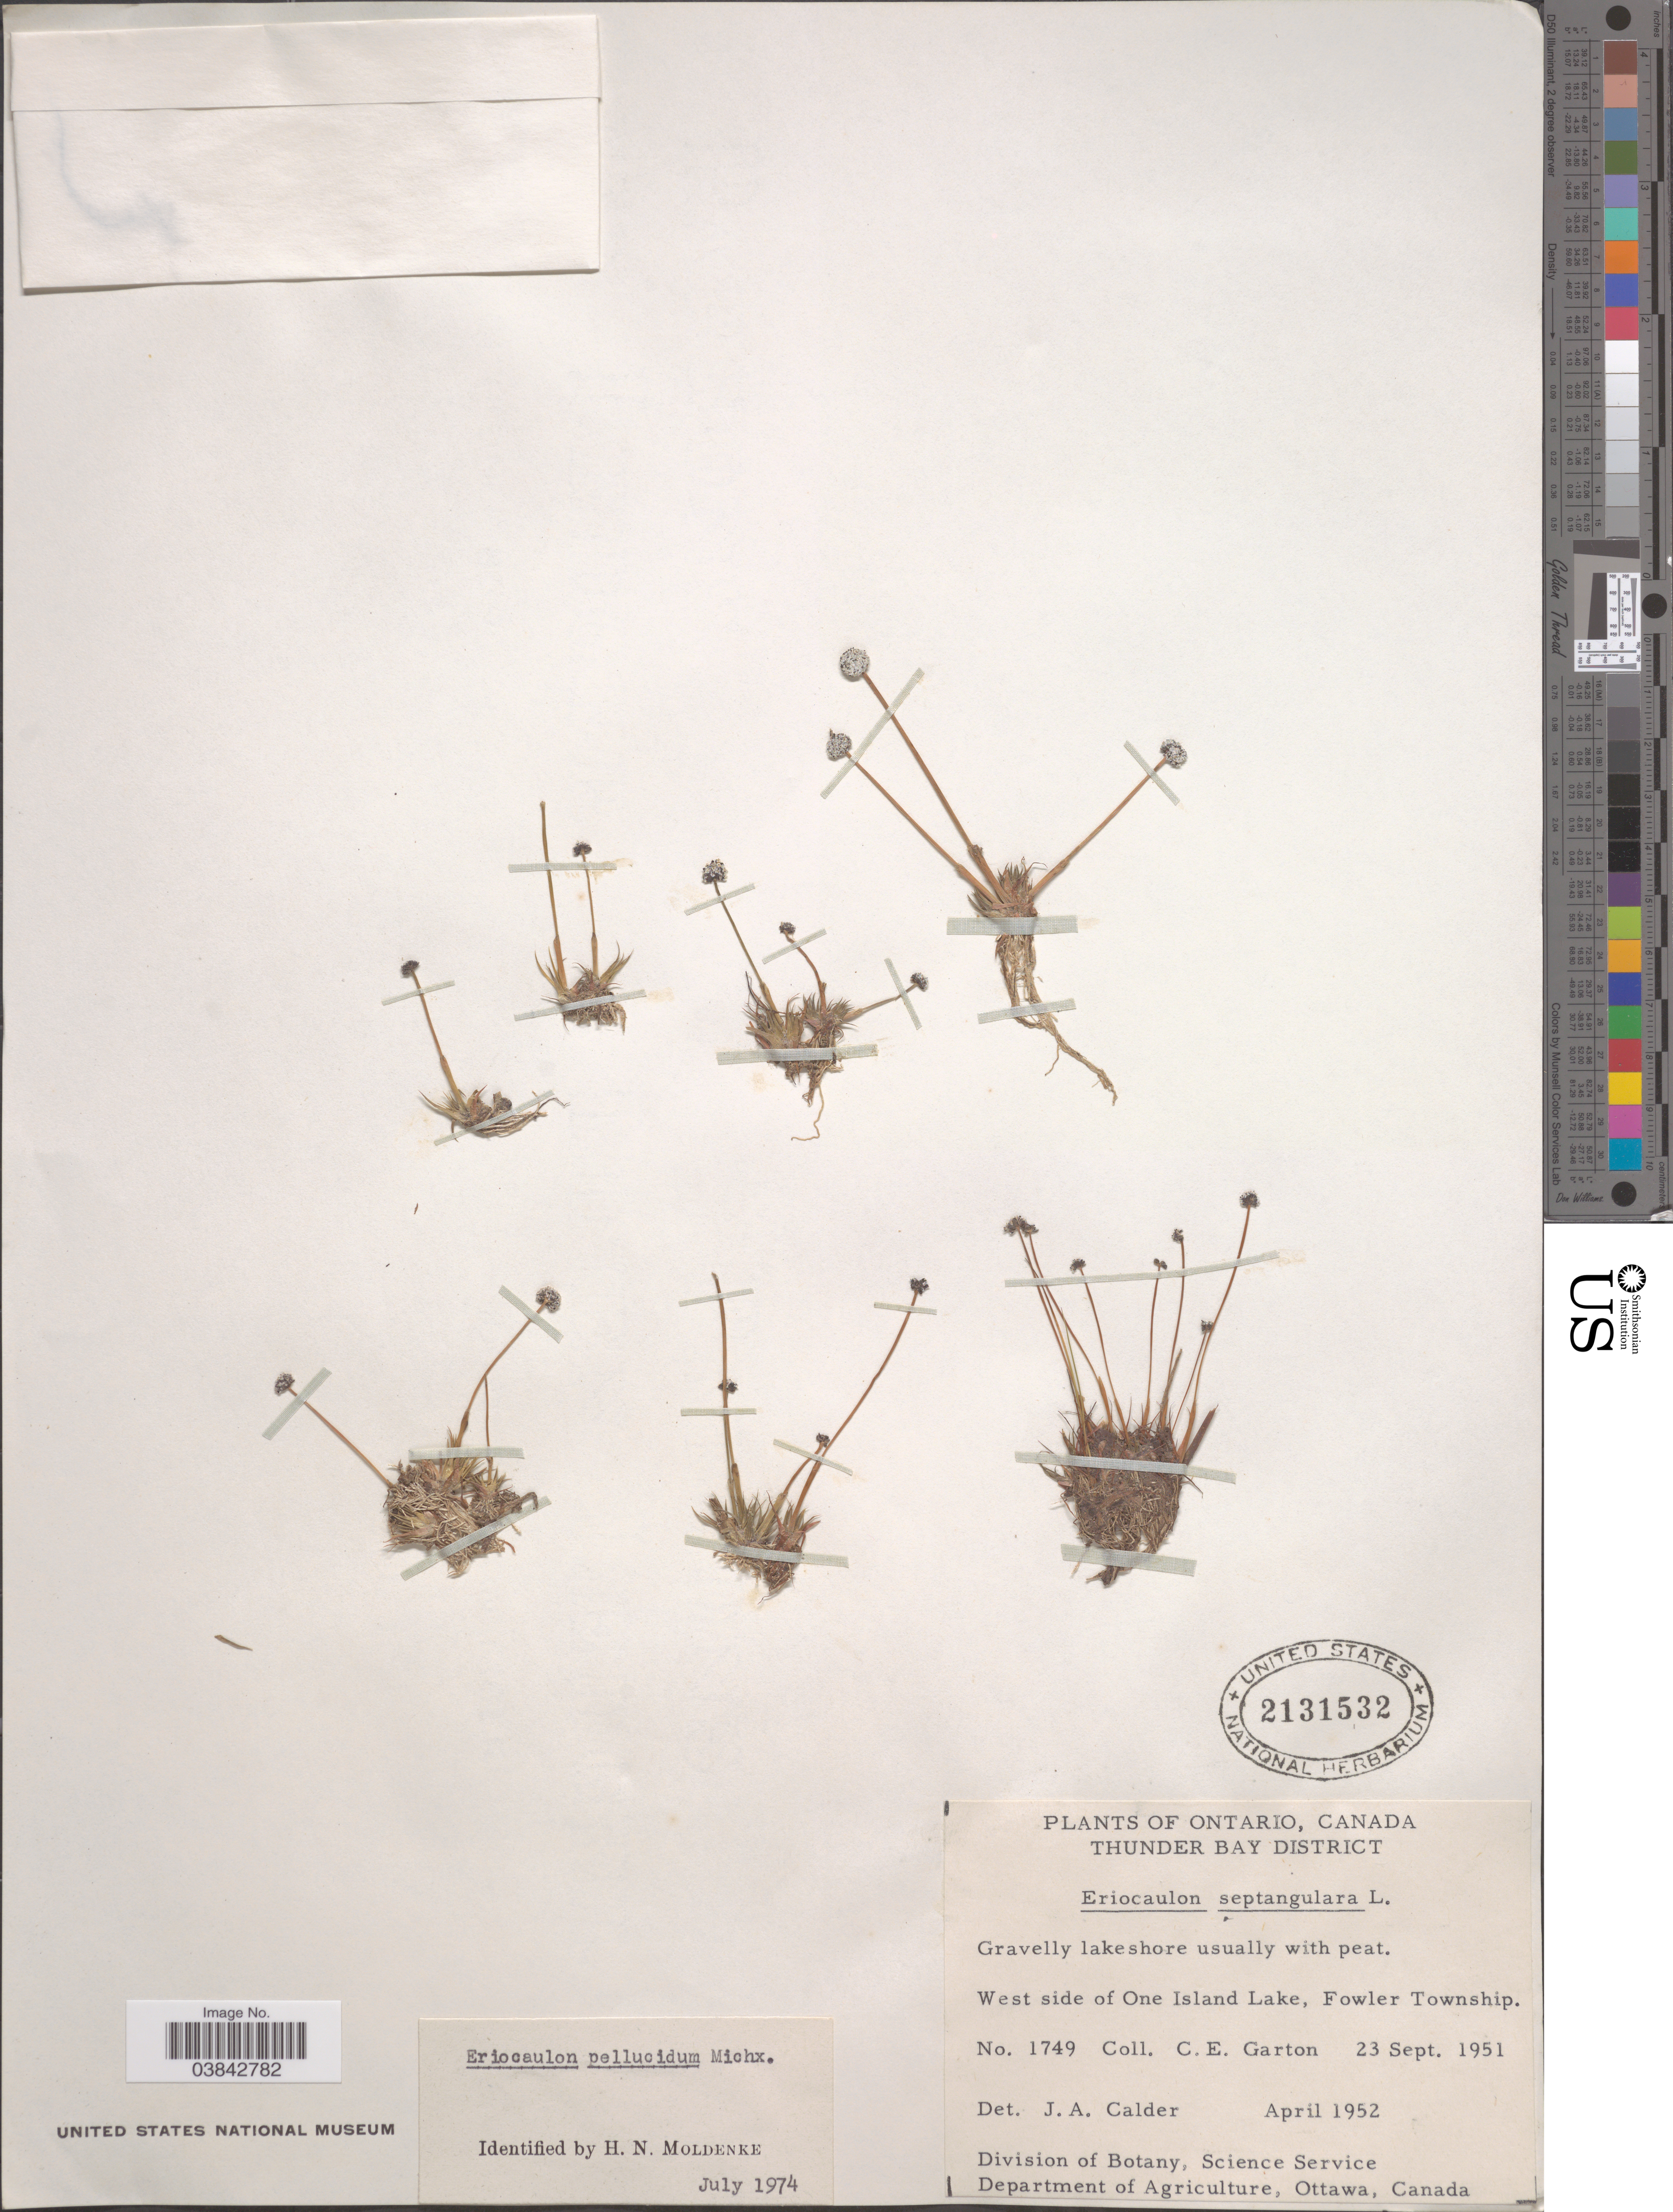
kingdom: Plantae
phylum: Tracheophyta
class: Liliopsida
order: Poales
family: Eriocaulaceae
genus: Eriocaulon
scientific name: Eriocaulon aquaticum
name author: (Hill) Druce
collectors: C. E. Garton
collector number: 1749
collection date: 1951-09-23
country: Canada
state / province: Ontario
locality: Thunder Bay District. West side of One Island Lake, Fowler Township.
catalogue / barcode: US 2131532